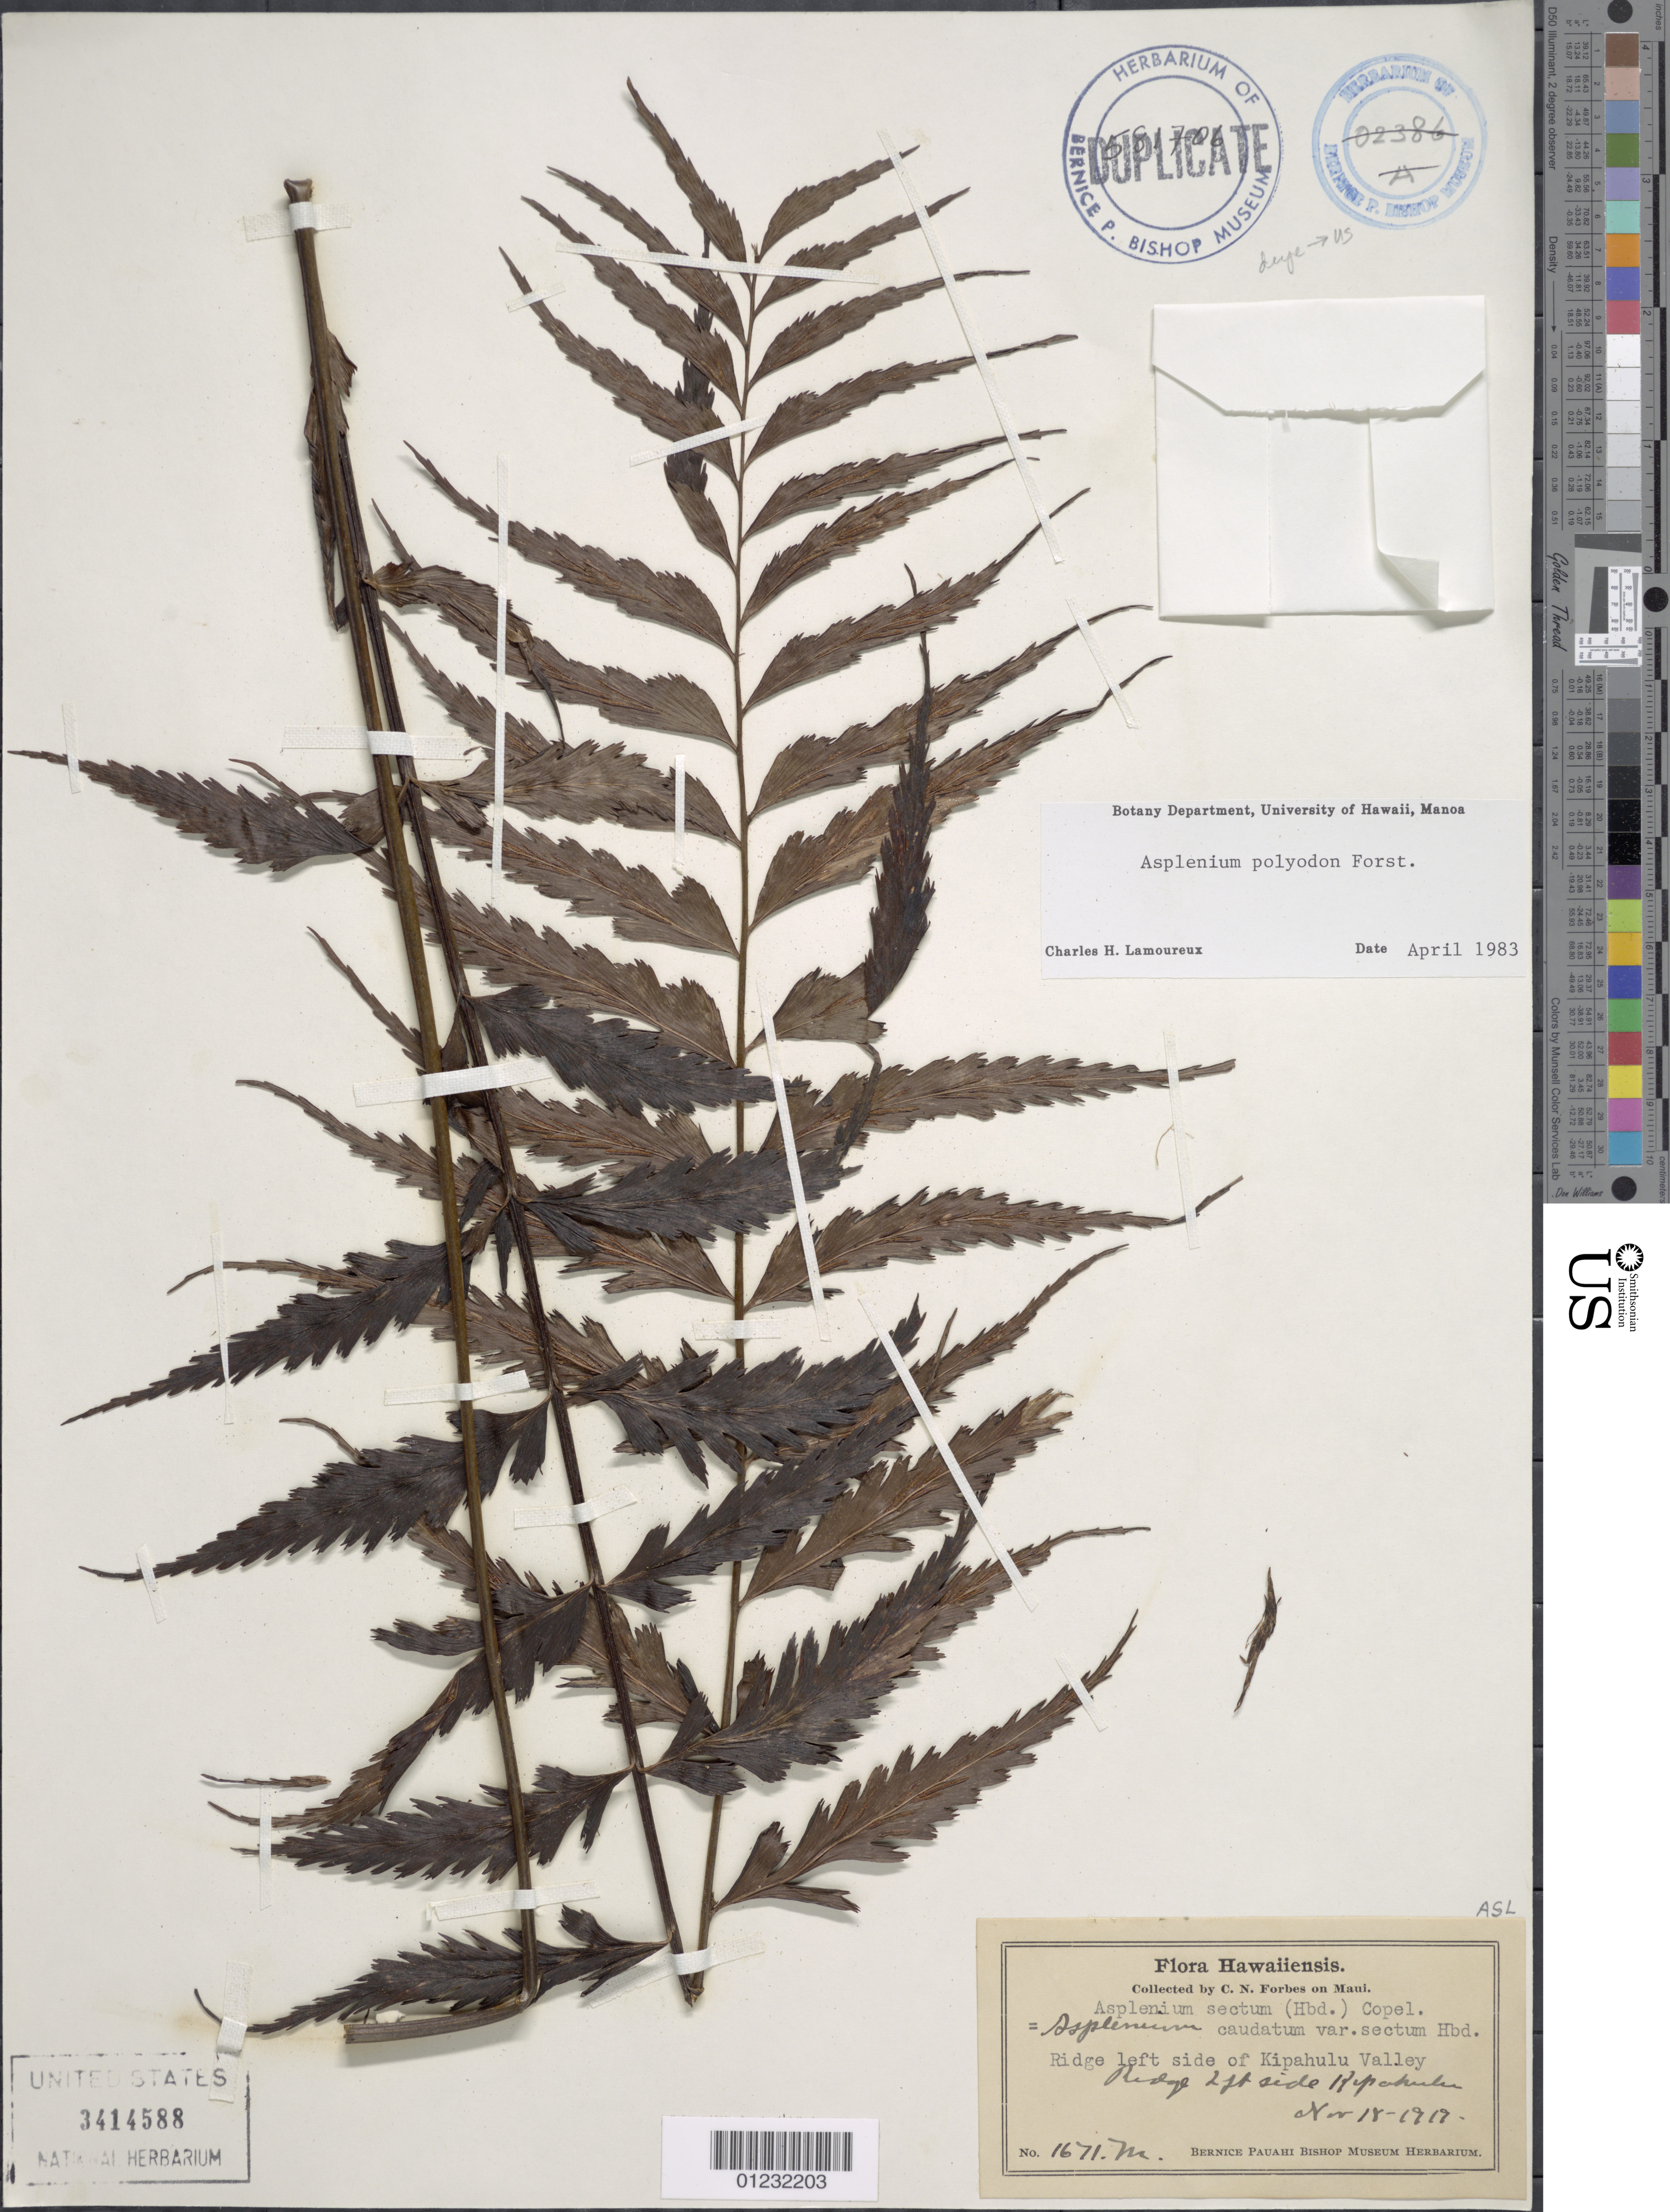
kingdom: Plantae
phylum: Tracheophyta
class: Polypodiopsida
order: Polypodiales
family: Aspleniaceae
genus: Asplenium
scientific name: Asplenium polyodon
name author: G. Forst.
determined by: Lamoureux, C. H.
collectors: C. N. Forbes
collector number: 1671.M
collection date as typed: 18 Nov 1919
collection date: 1919-11-18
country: United States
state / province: Hawaii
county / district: Maui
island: Maui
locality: Ridge left of Kipahulu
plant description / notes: Voucher, State contract UCI1998-1 (ESP)-042 field no. Hawaii 259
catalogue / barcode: US 3414588